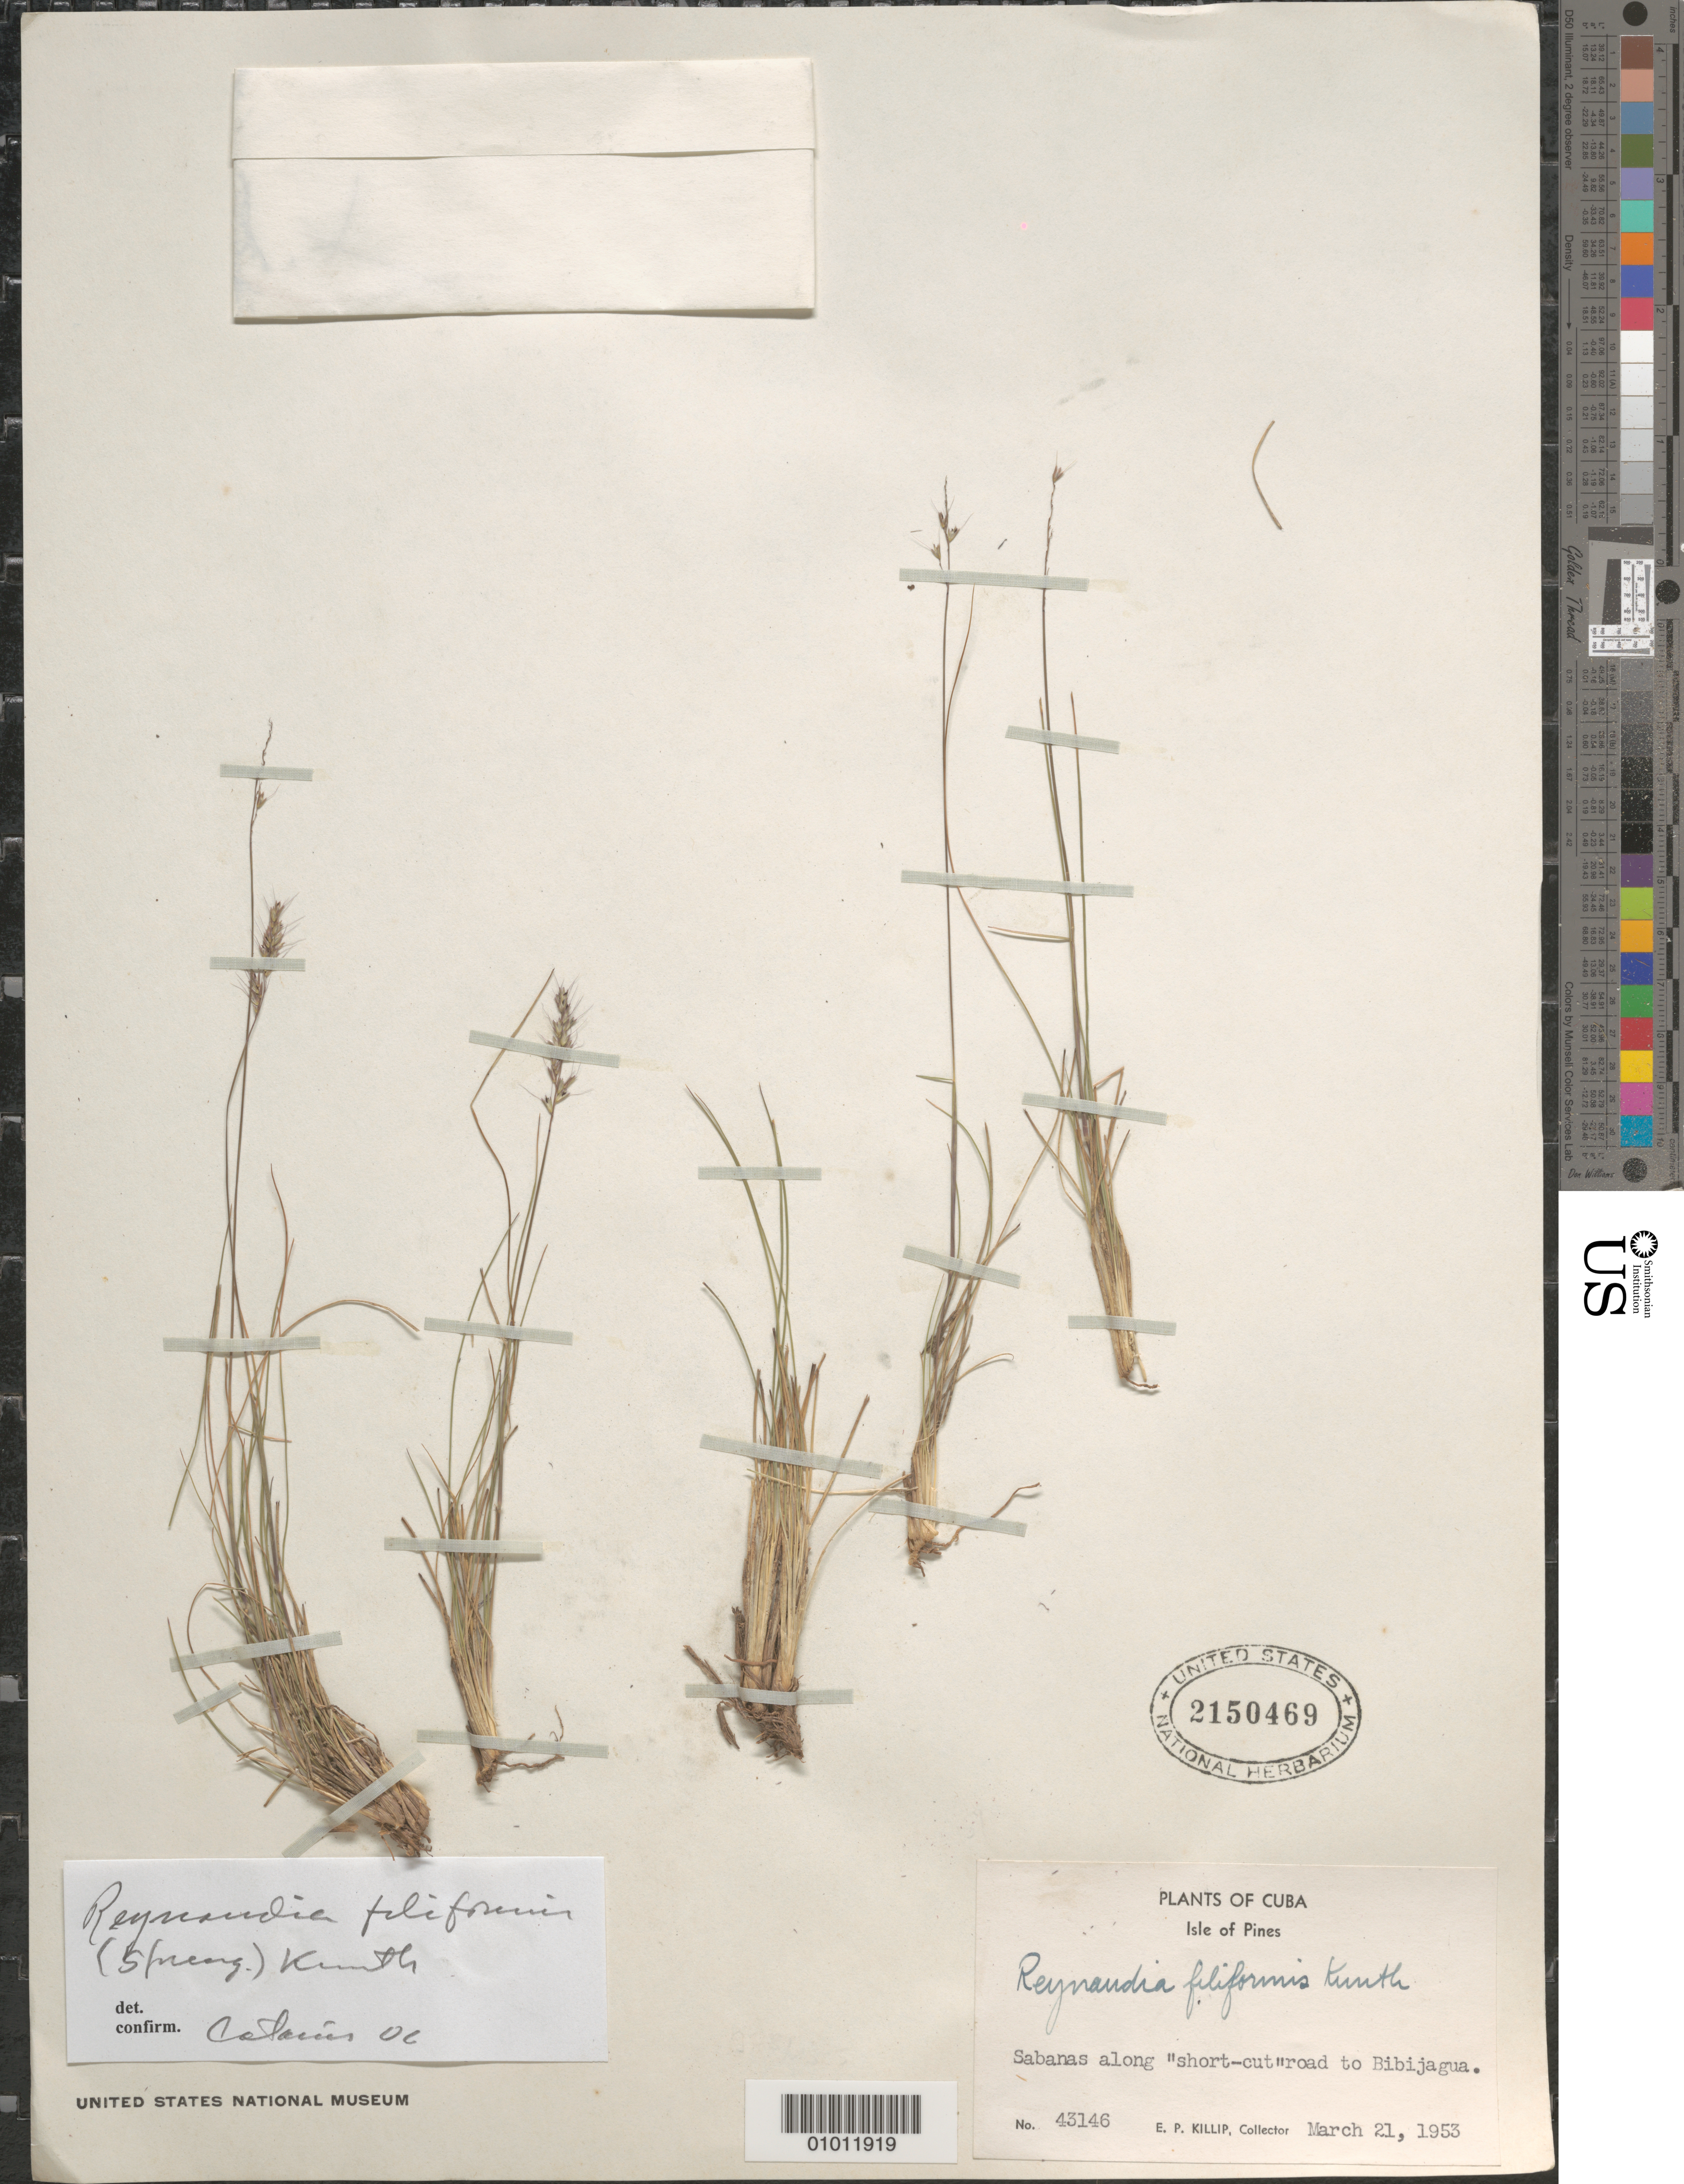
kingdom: Plantae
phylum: Tracheophyta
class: Liliopsida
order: Poales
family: Poaceae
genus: Reynaudia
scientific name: Reynaudia filiformis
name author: (Spreng. ex Schult.) Kunth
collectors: E. P. Killip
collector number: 43146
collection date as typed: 21 Mar 1953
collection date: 1953-03-21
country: Cuba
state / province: Isla de la Juventud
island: Isla de la Juventud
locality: Sabanas along "short-cut" road to Bibijagua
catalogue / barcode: US 2150469